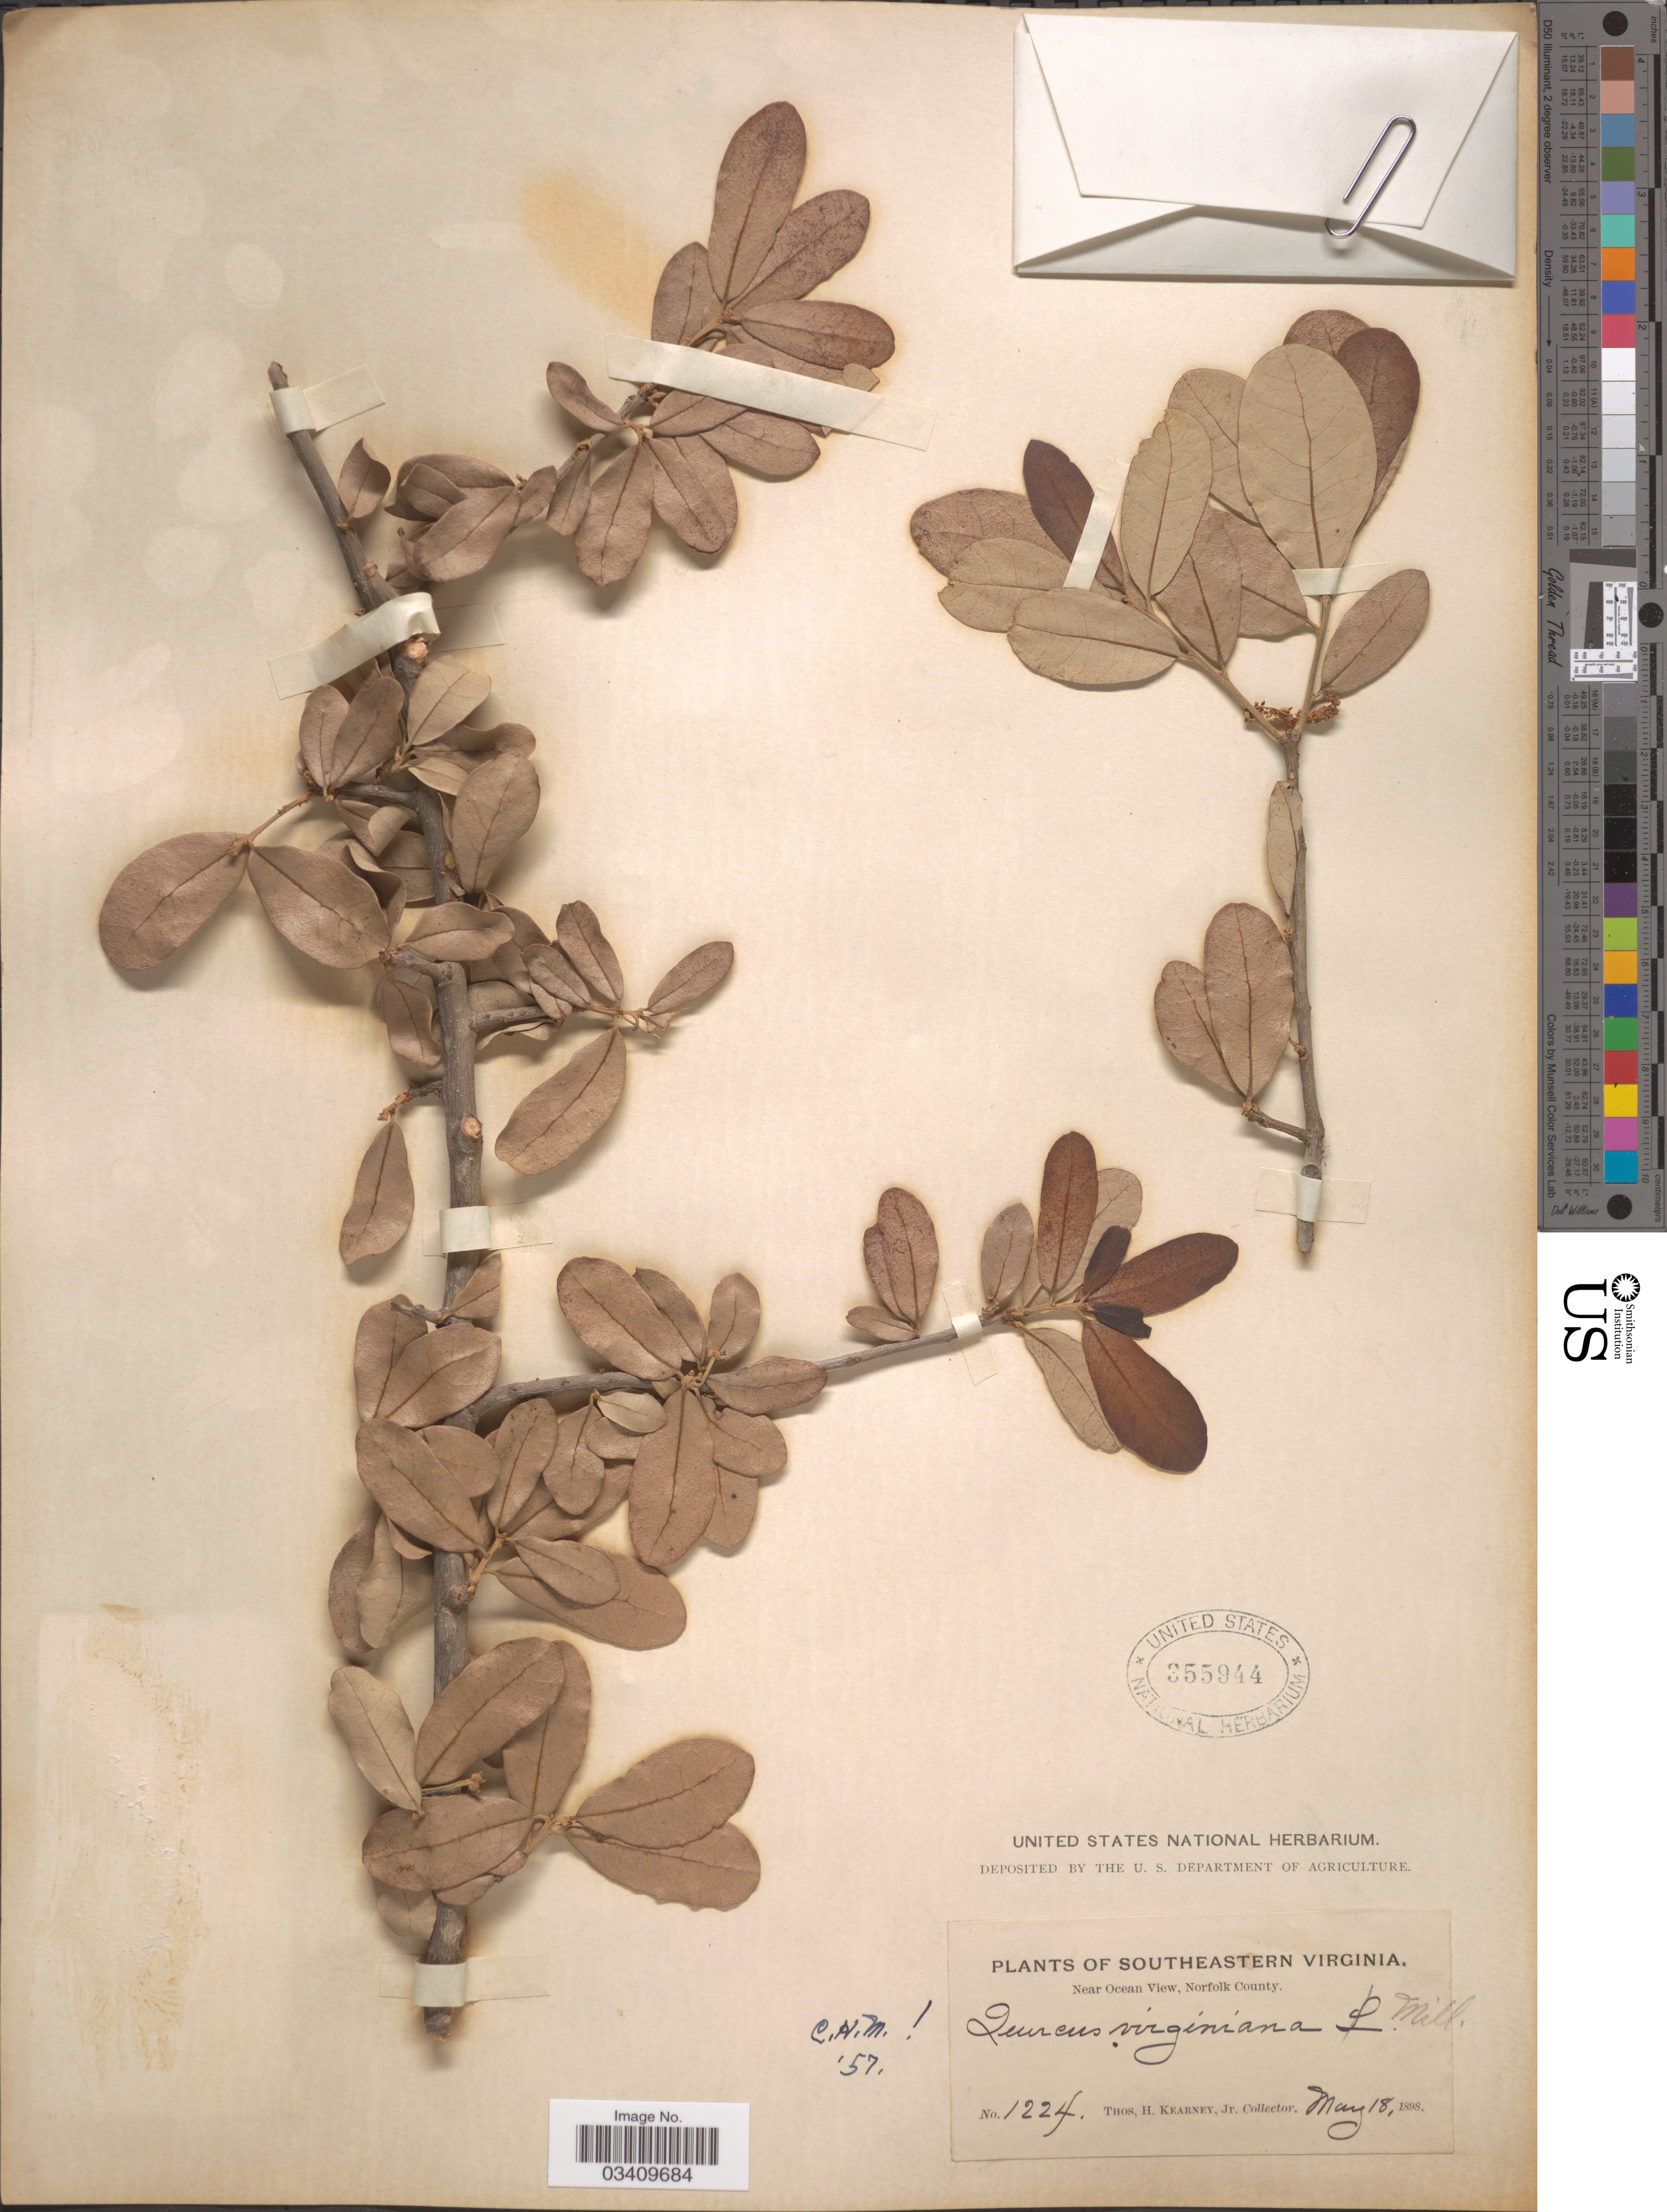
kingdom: Plantae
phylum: Tracheophyta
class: Magnoliopsida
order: Fagales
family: Fagaceae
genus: Quercus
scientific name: Quercus virginiana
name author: Mill.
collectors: T. H. Kearney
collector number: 1224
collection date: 1898-05-18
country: United States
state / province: Virginia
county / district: City of Norfolk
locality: Southeastern Virginia. Near Ocean View, Norfolk County.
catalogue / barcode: US 355944